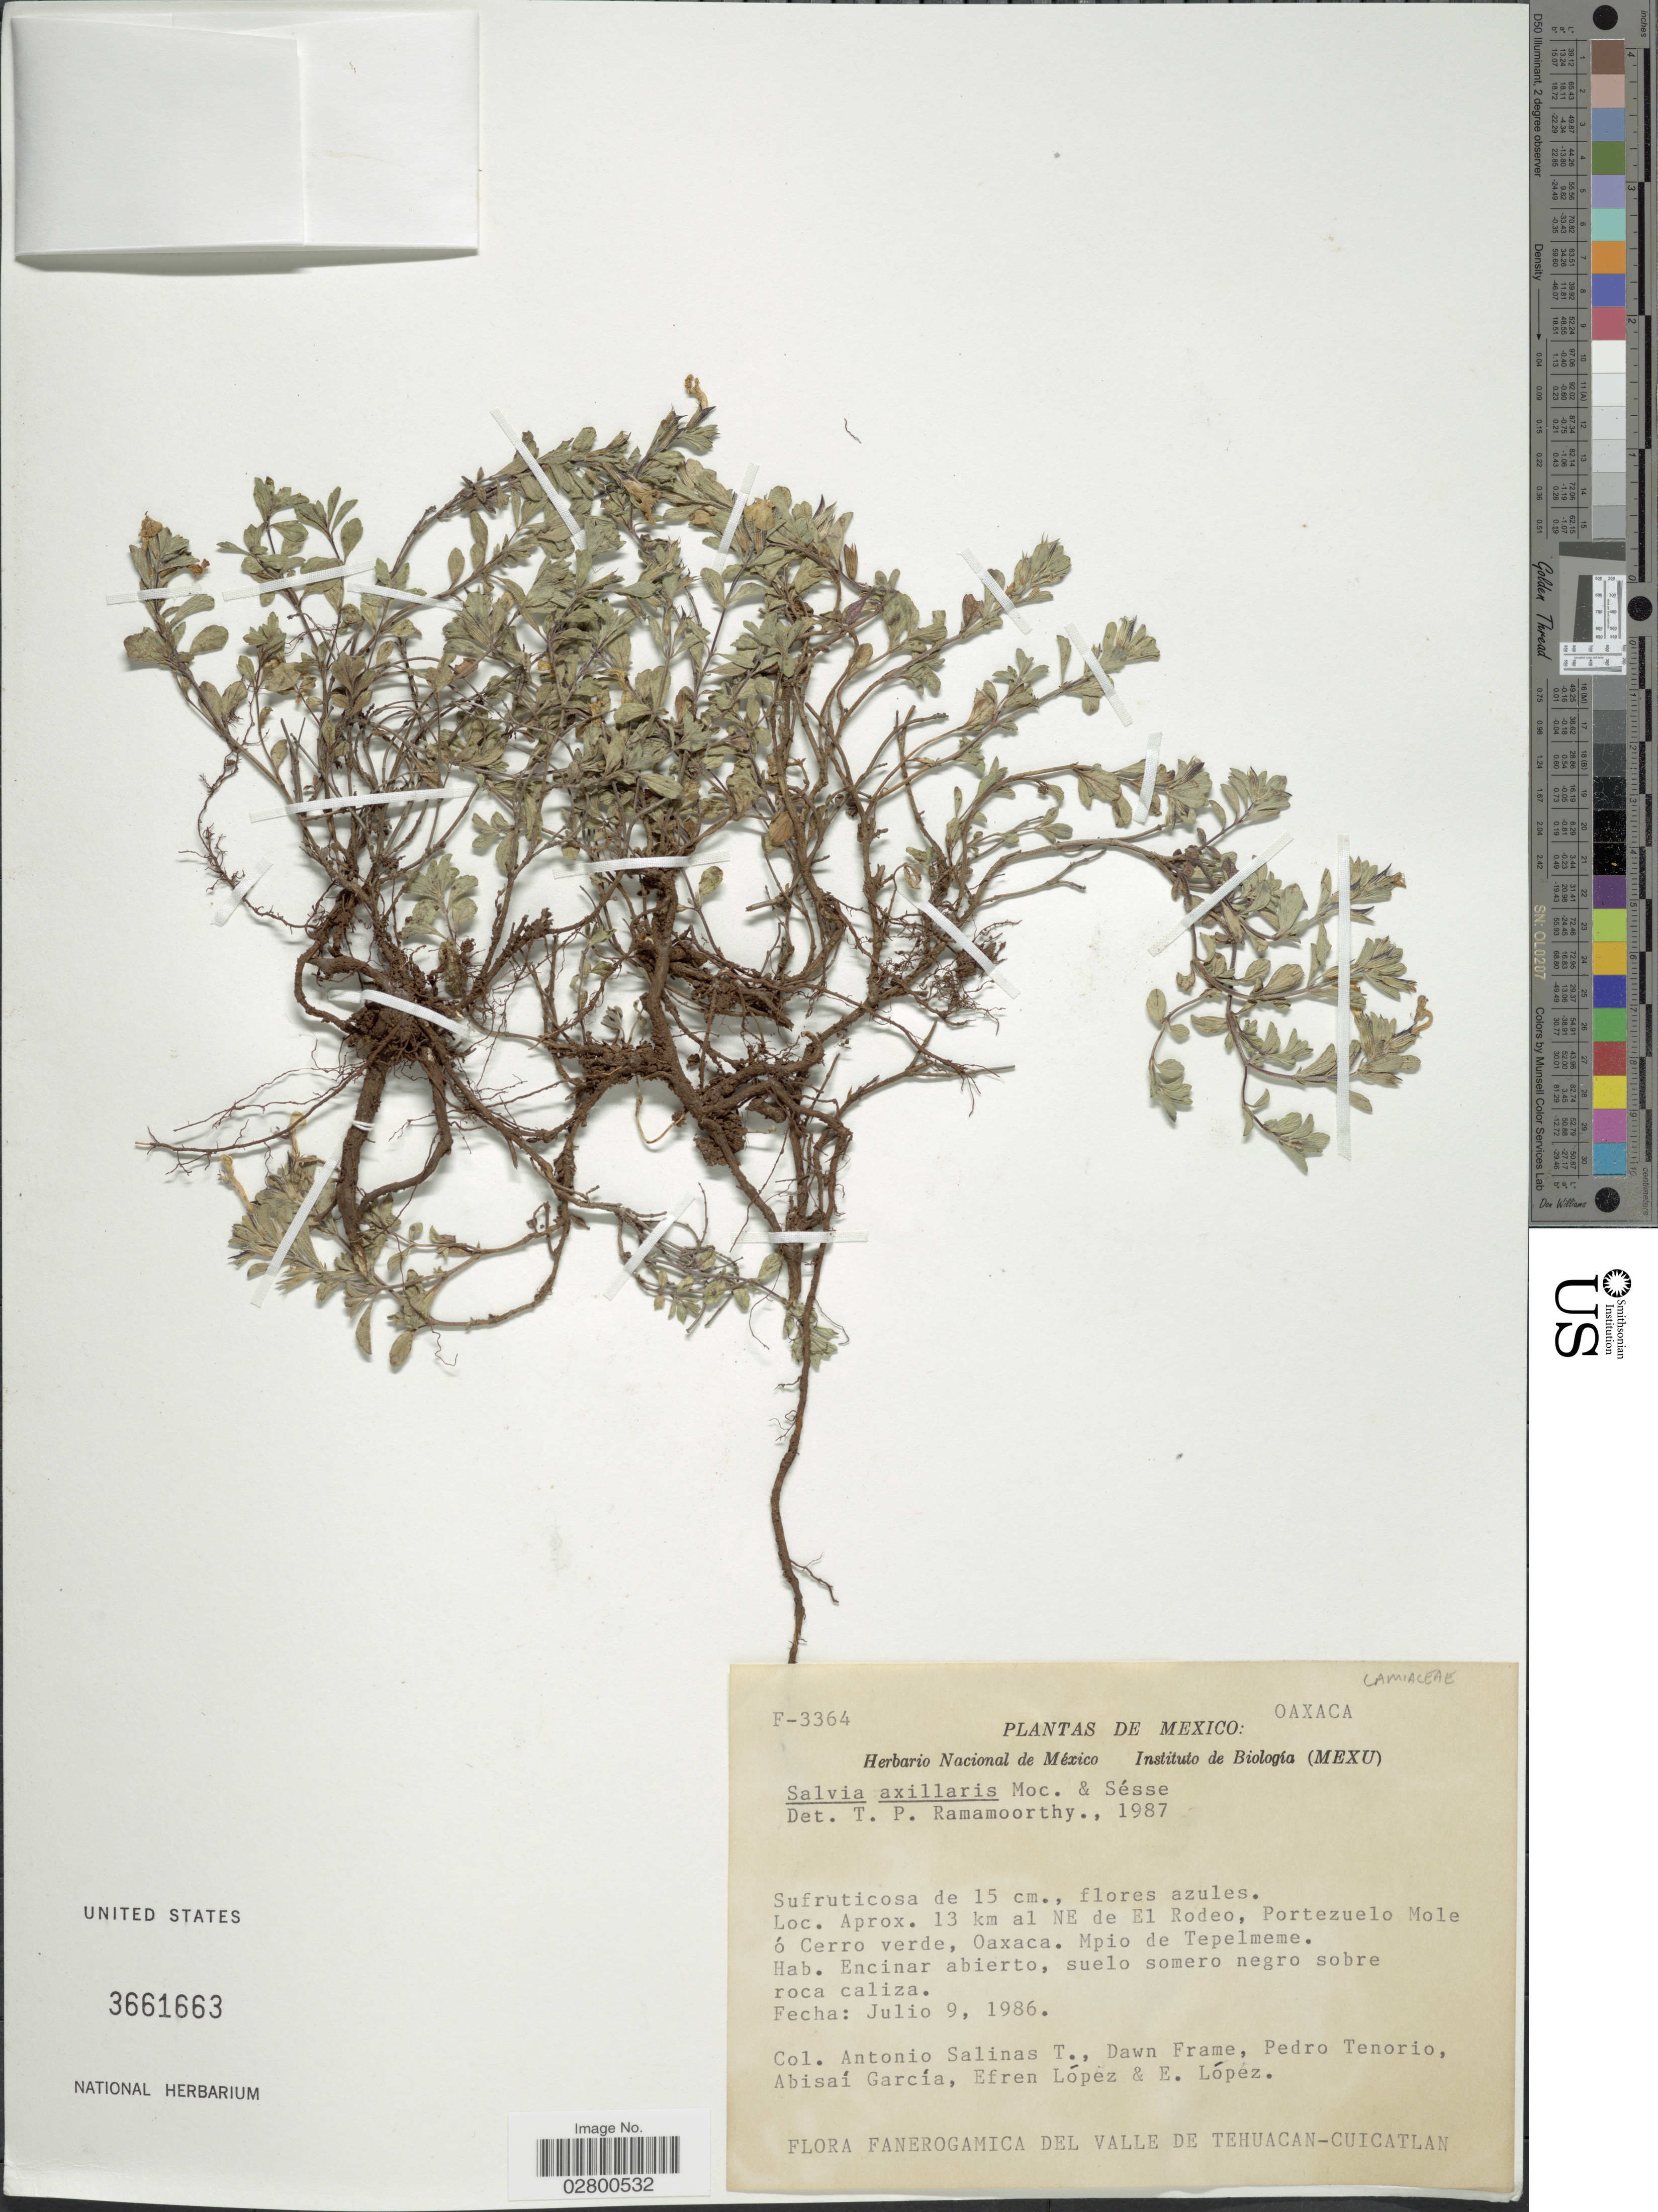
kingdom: Plantae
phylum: Tracheophyta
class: Magnoliopsida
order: Lamiales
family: Lamiaceae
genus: Salvia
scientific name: Salvia axillaris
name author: Moc. & Sessé ex Benth.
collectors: A. Salinas T., D. Frame, P. Tenorio L., A. García & et al.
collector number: F-3364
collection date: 1986-07-09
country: Mexico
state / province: Oaxaca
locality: Aprox. 13 km al NE de El Rodeo, Portezuelo Mole 6 Cerro verde. Mpio de Tepelmeme. Valle de Tehuacan-Cuicatlan.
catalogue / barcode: US 3661663